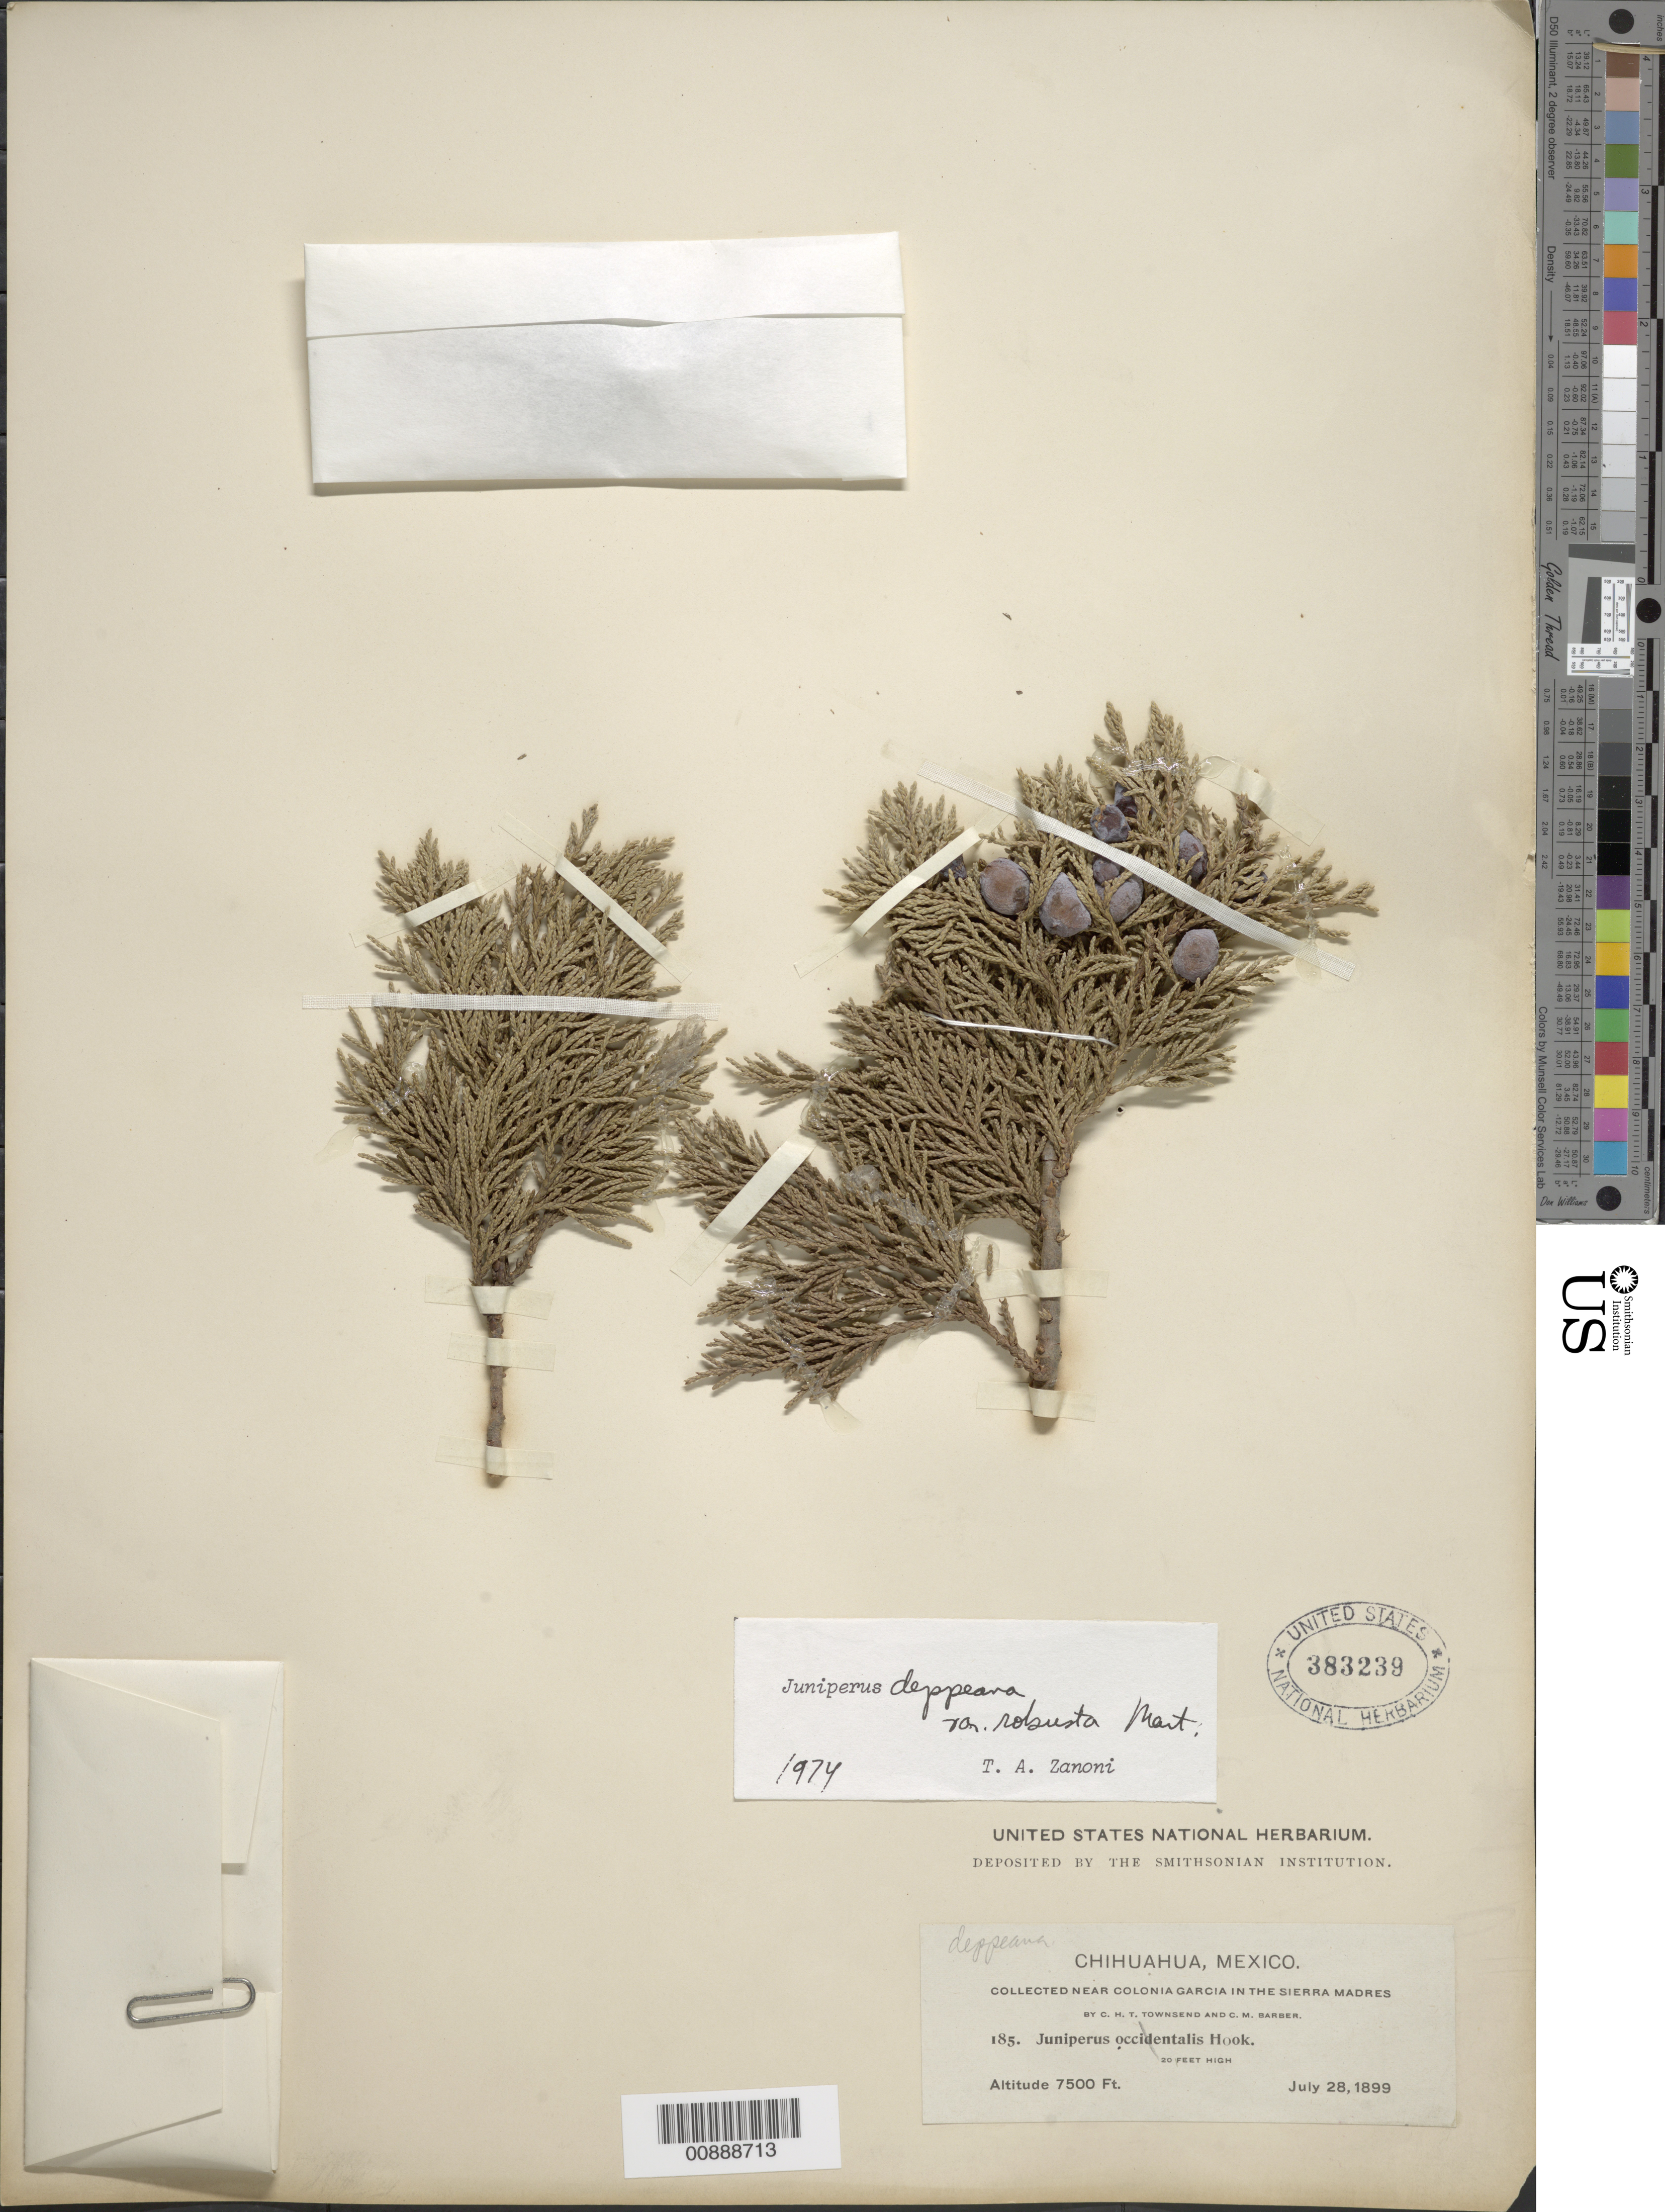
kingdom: Plantae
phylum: Tracheophyta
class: Pinopsida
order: Pinales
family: Cupressaceae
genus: Juniperus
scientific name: Juniperus deppeana var. robusta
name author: Martínez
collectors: C. H. T. Townsend & C. Barber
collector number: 185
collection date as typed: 28 Jul 1899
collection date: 1899-07-28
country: Mexico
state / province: Chihuahua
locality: Near Colonia García in the Sierra Madre, Chihuahua.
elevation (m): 2286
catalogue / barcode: US 383239